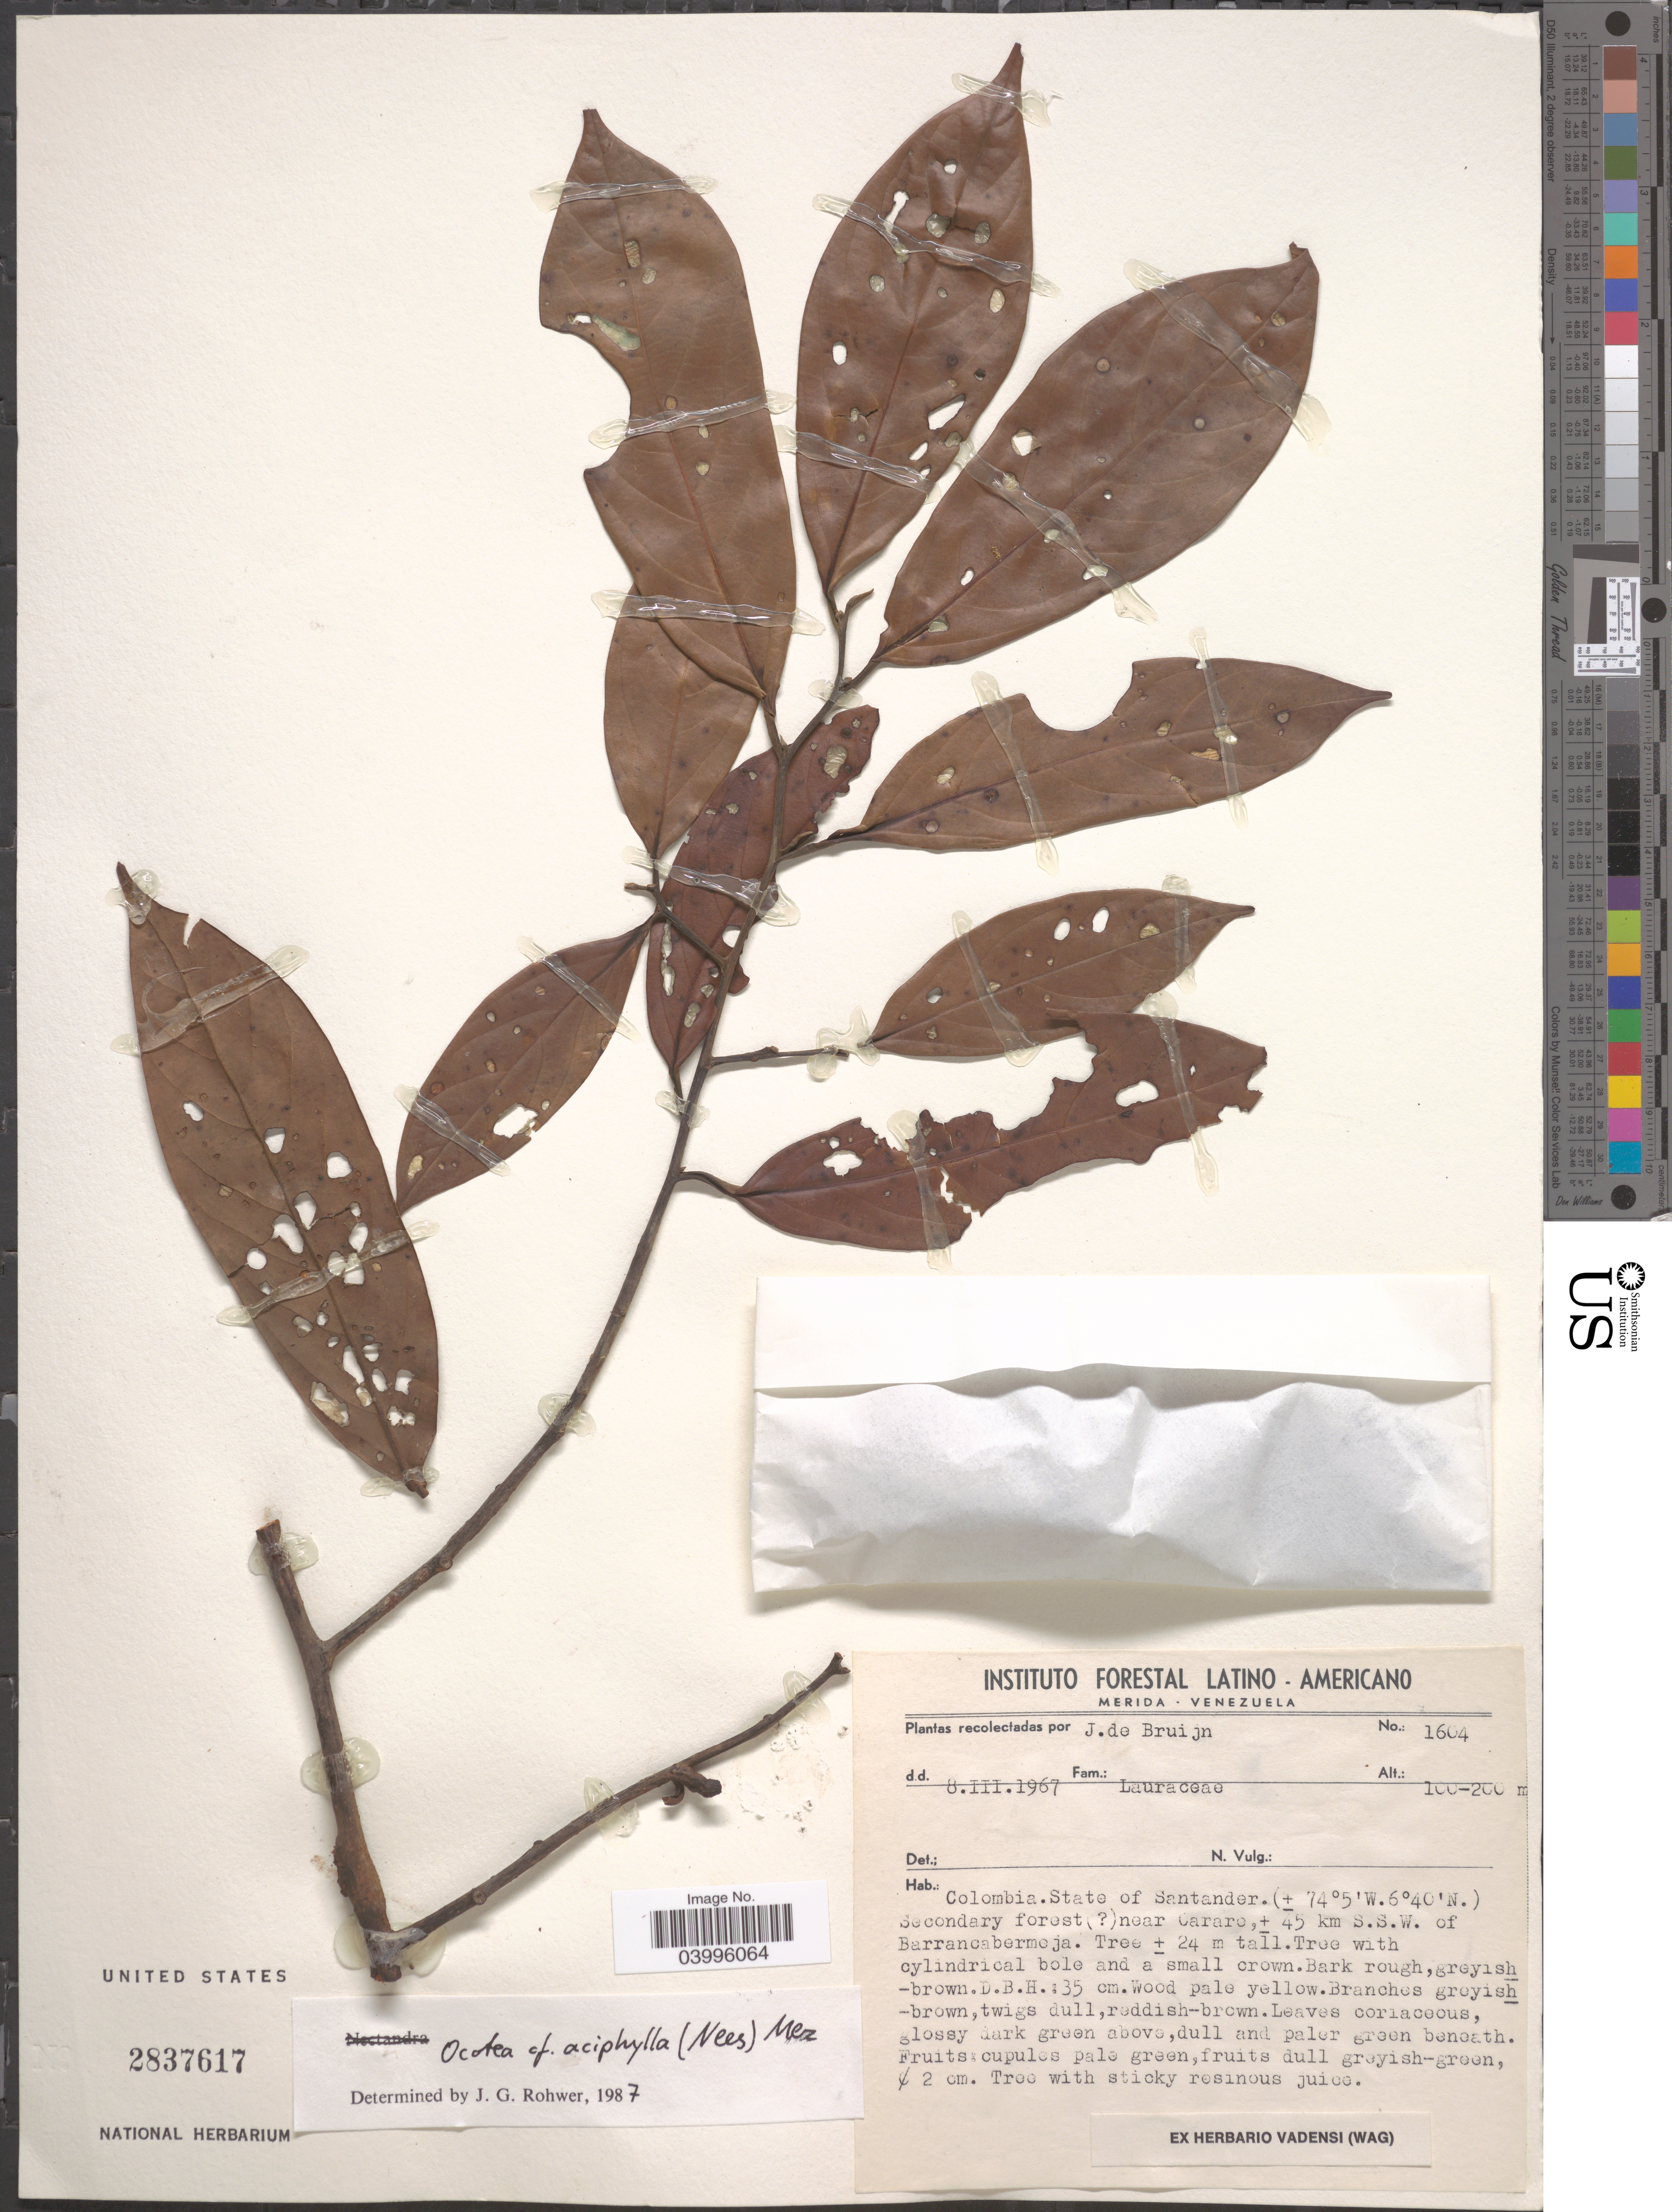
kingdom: Plantae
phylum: Tracheophyta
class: Magnoliopsida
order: Laurales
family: Lauraceae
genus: Ocotea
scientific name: Ocotea aciphylla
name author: (Nees & Mart.) Mez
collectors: J. Bruijn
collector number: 1604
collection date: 1967-03-08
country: Colombia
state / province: Santander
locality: Secondary forest near Carare, ± 45 km S.S.W. of Barrancabermeja.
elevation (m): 100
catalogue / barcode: US 2837617